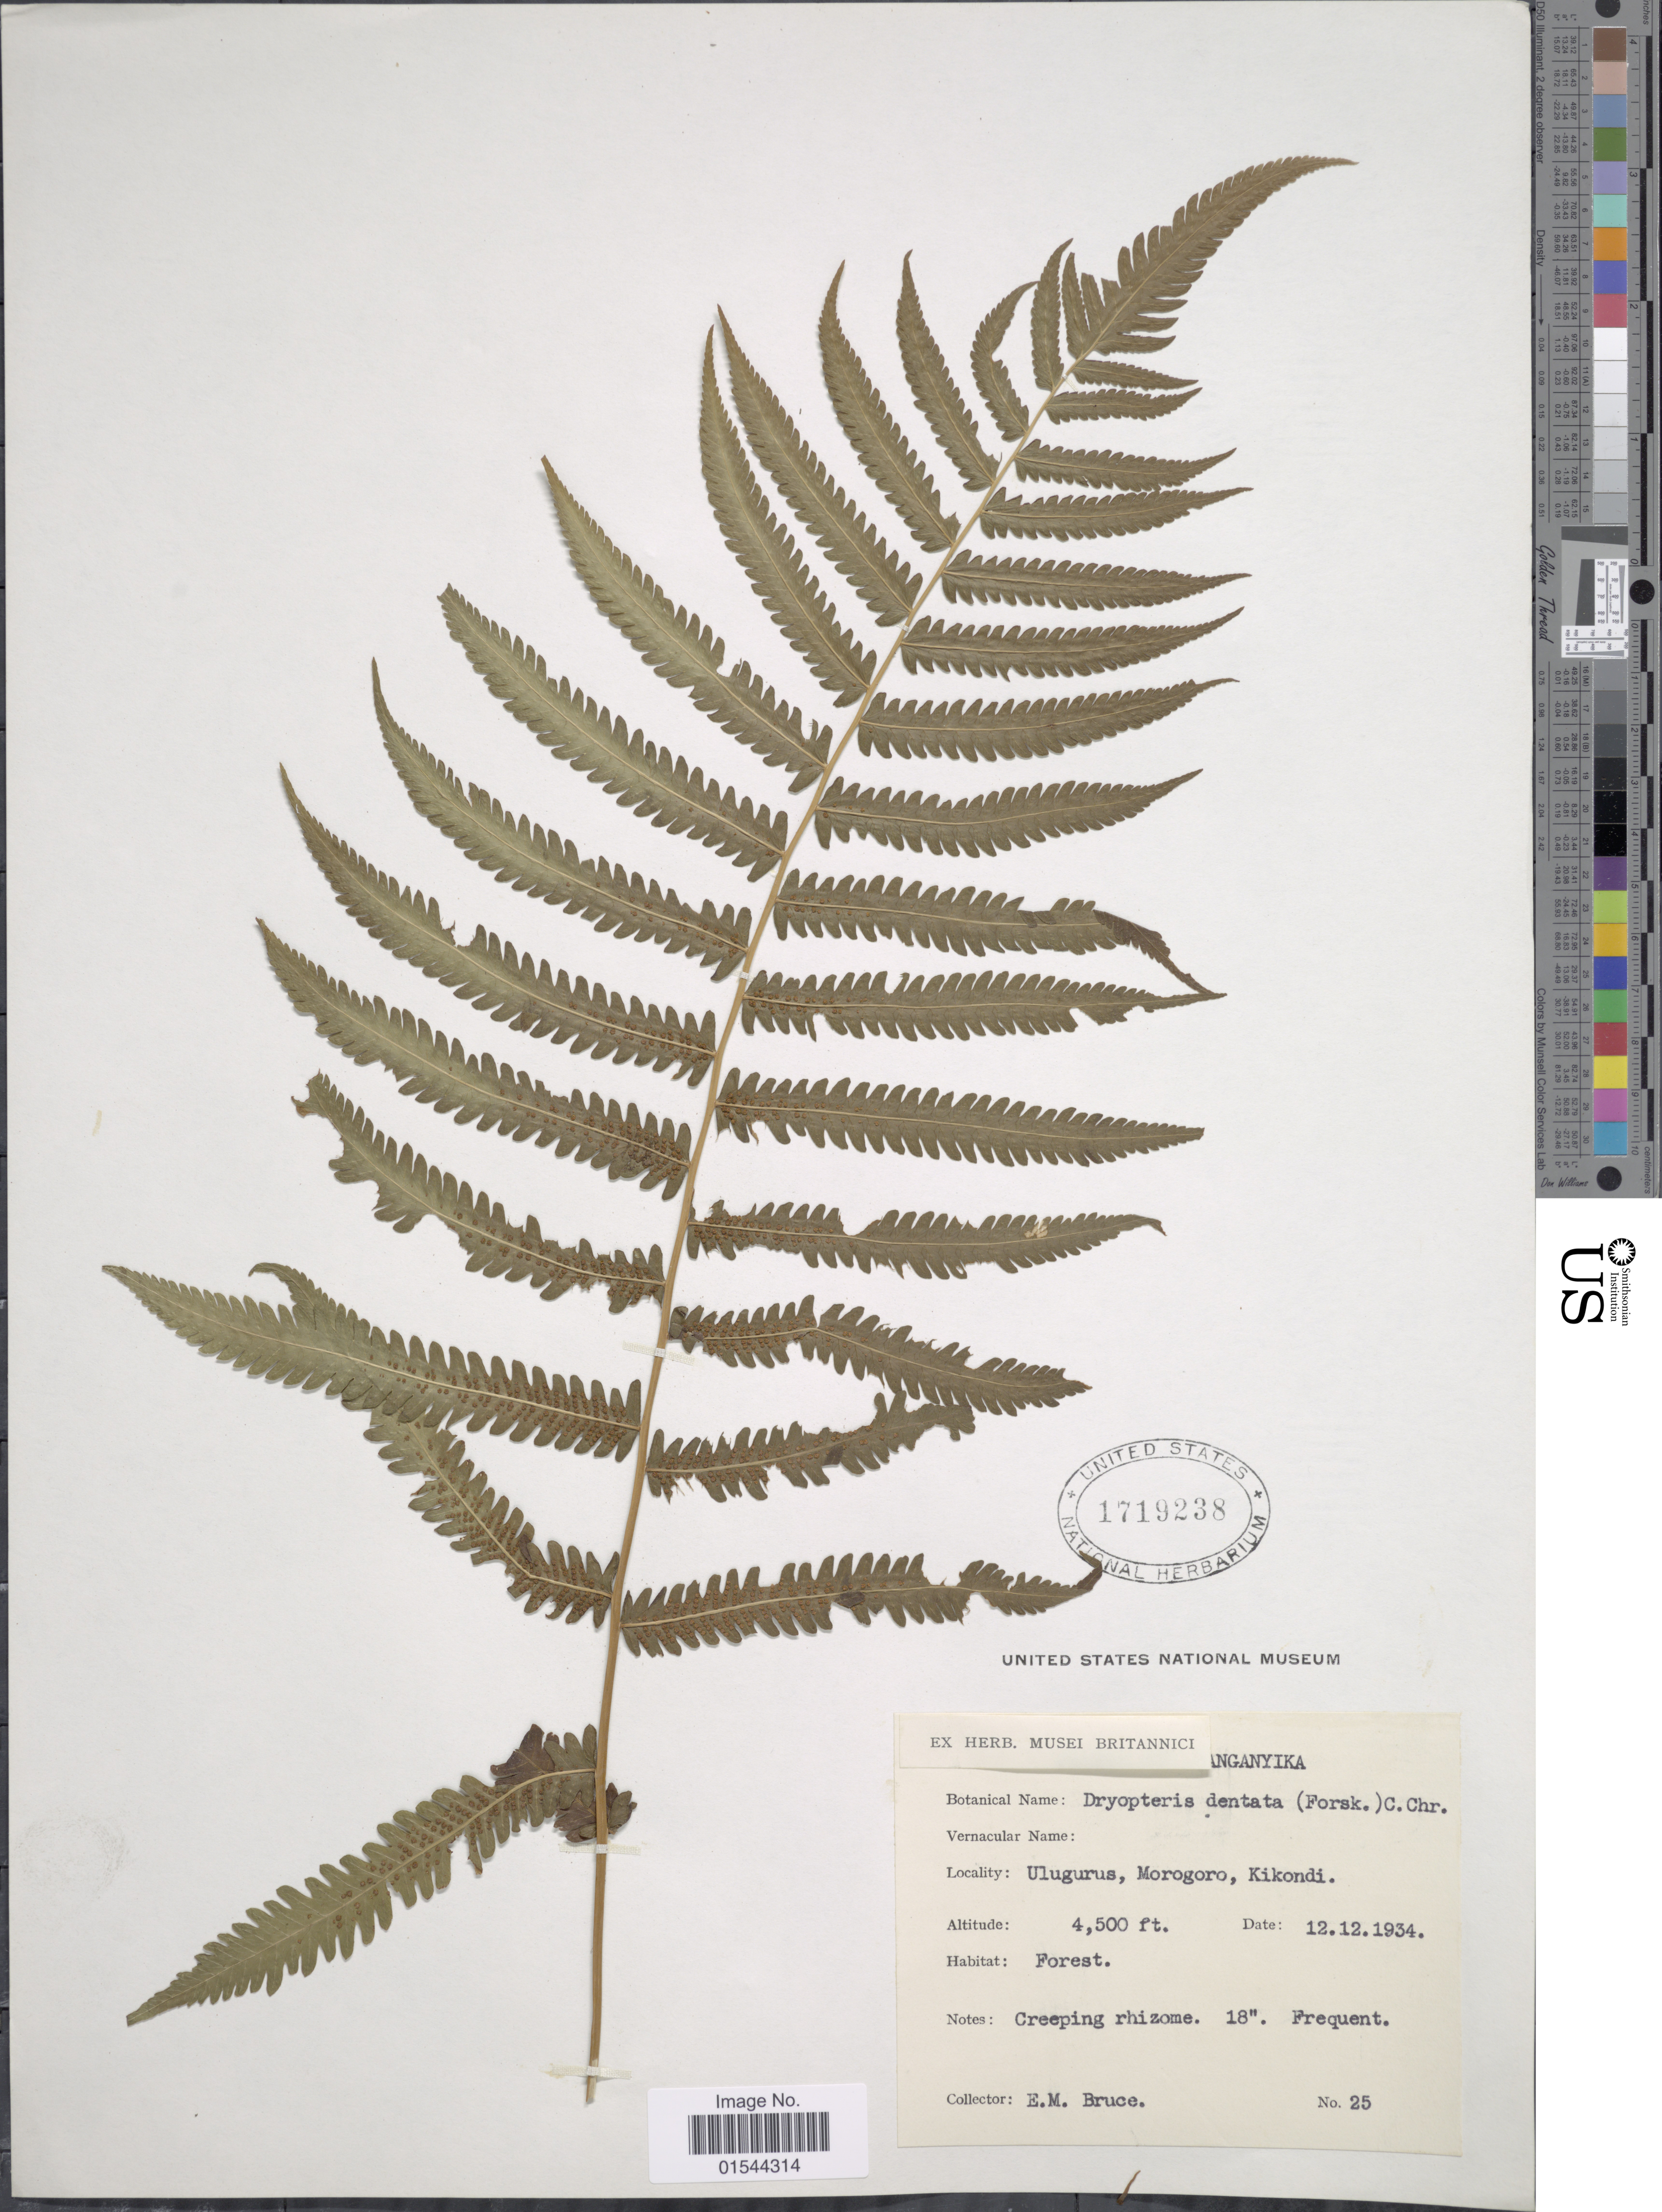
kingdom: Plantae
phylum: Tracheophyta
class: Polypodiopsida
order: Polypodiales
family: Thelypteridaceae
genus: Christella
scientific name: Christella dentata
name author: (Forssk.) Brownsey & Jermy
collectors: E. Bruce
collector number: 25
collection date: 1934-12-12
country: Tanzania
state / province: Morogoro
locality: [illegible text]nganyika, Ulugurus, Morogoro, Kikondi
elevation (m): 1372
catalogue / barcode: US 1719238